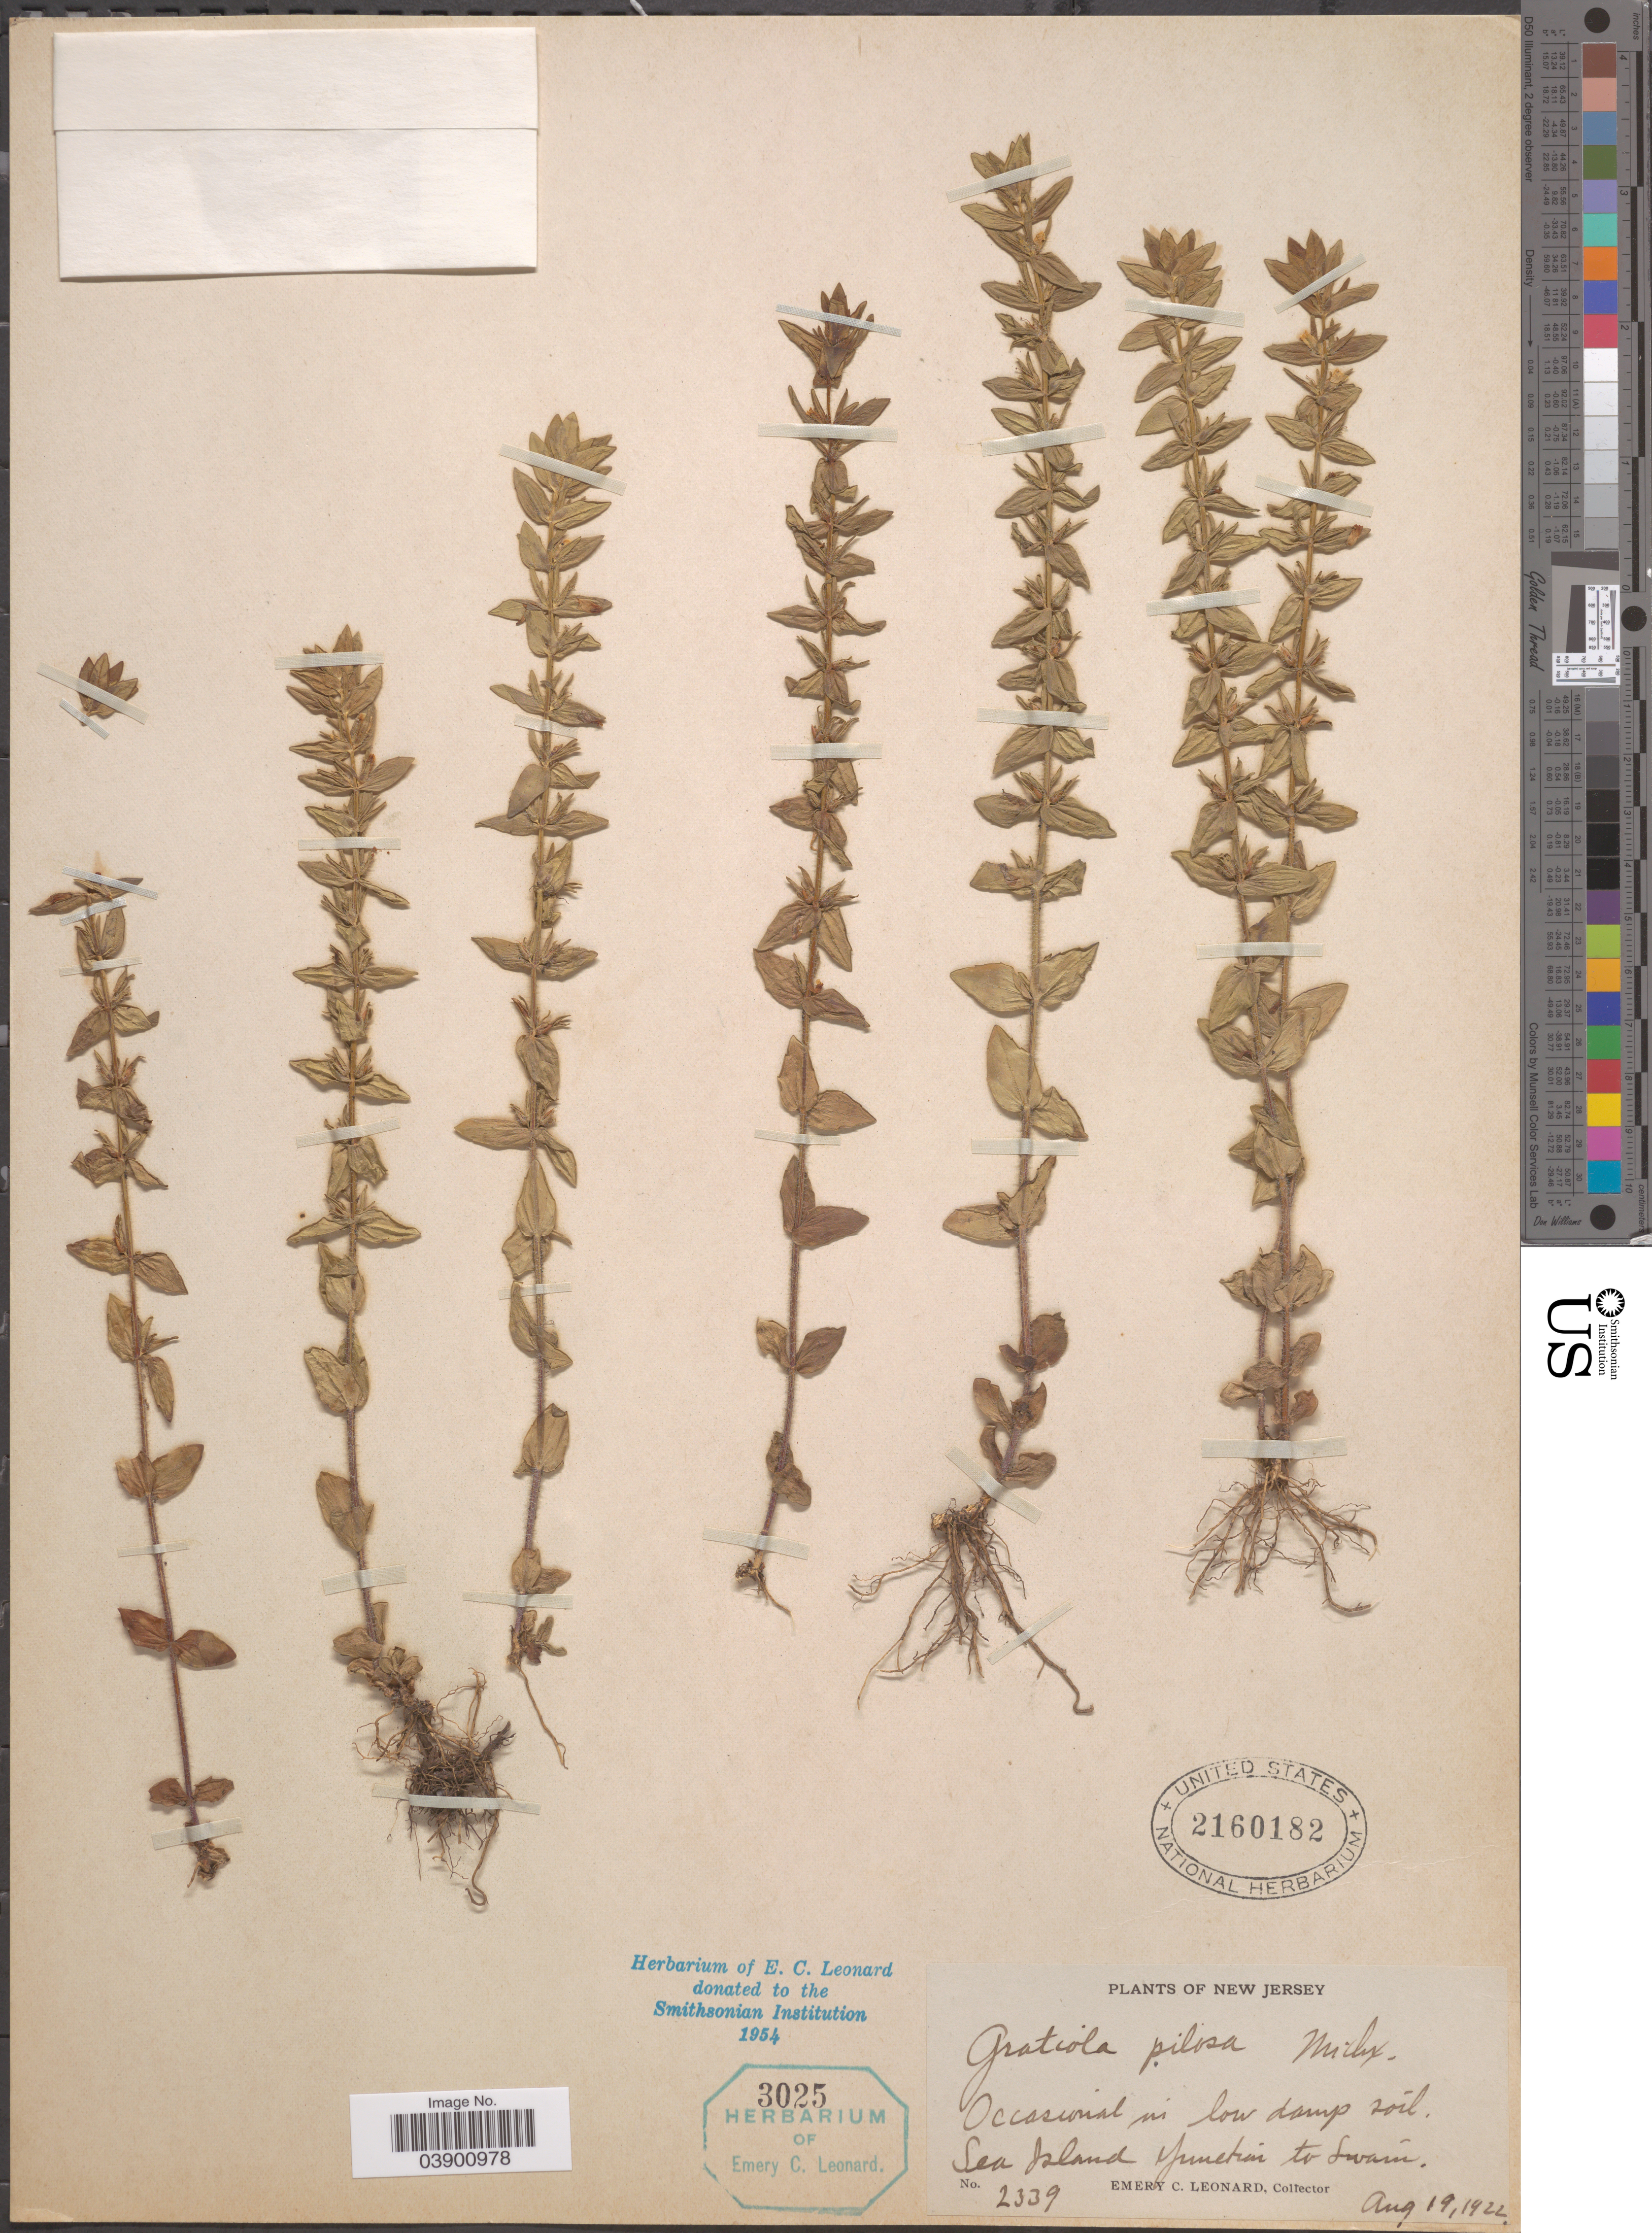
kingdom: Plantae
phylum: Tracheophyta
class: Magnoliopsida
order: Lamiales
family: Plantaginaceae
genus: Gratiola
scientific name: Gratiola pilosa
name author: Michx.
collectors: E. C. Leonard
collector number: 2339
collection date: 1922-08-19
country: United States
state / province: New Jersey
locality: Sea Island Junction to Swain.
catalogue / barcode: US 2160182